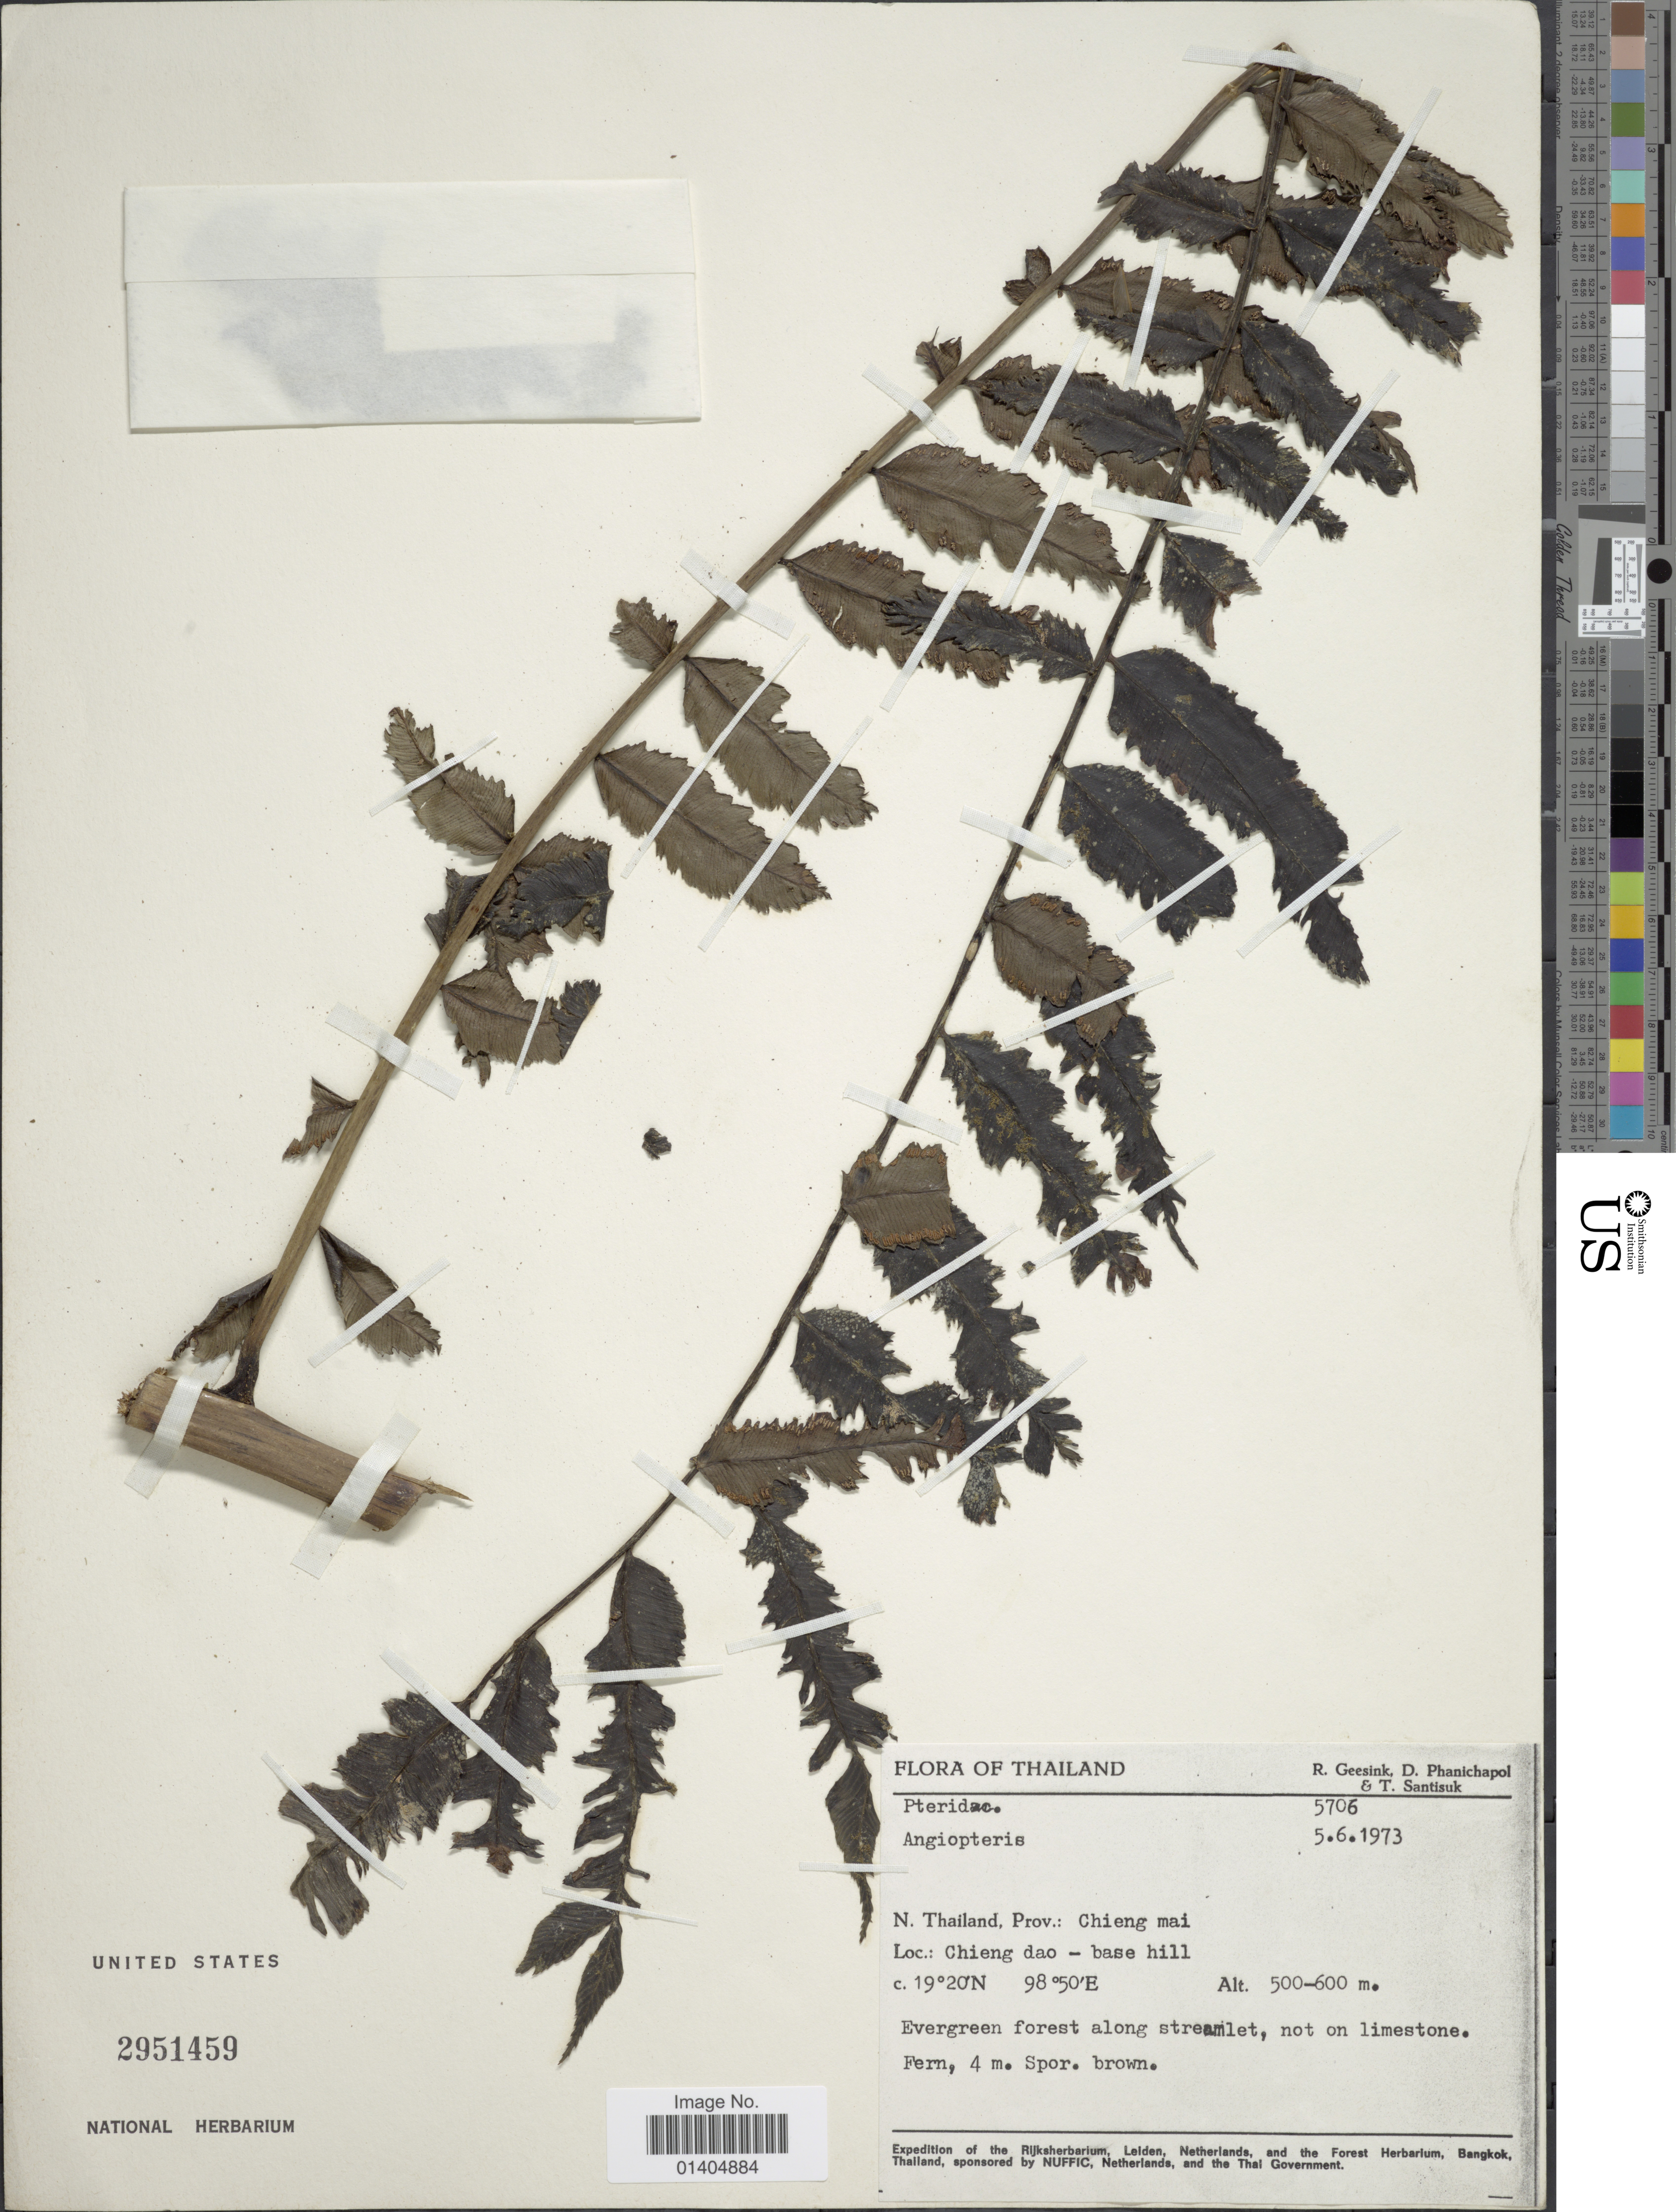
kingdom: Plantae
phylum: Tracheophyta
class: Polypodiopsida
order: Marattiales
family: Marattiaceae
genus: Angiopteris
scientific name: Angiopteris sp.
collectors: R. Geesink, D. Phanichapol & T. Santisuk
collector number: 5706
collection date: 1973-06-05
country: Thailand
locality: N. Thailand, Prov.: Chieng mai, Chieng dao - base hill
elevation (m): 500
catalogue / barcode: US 2951459